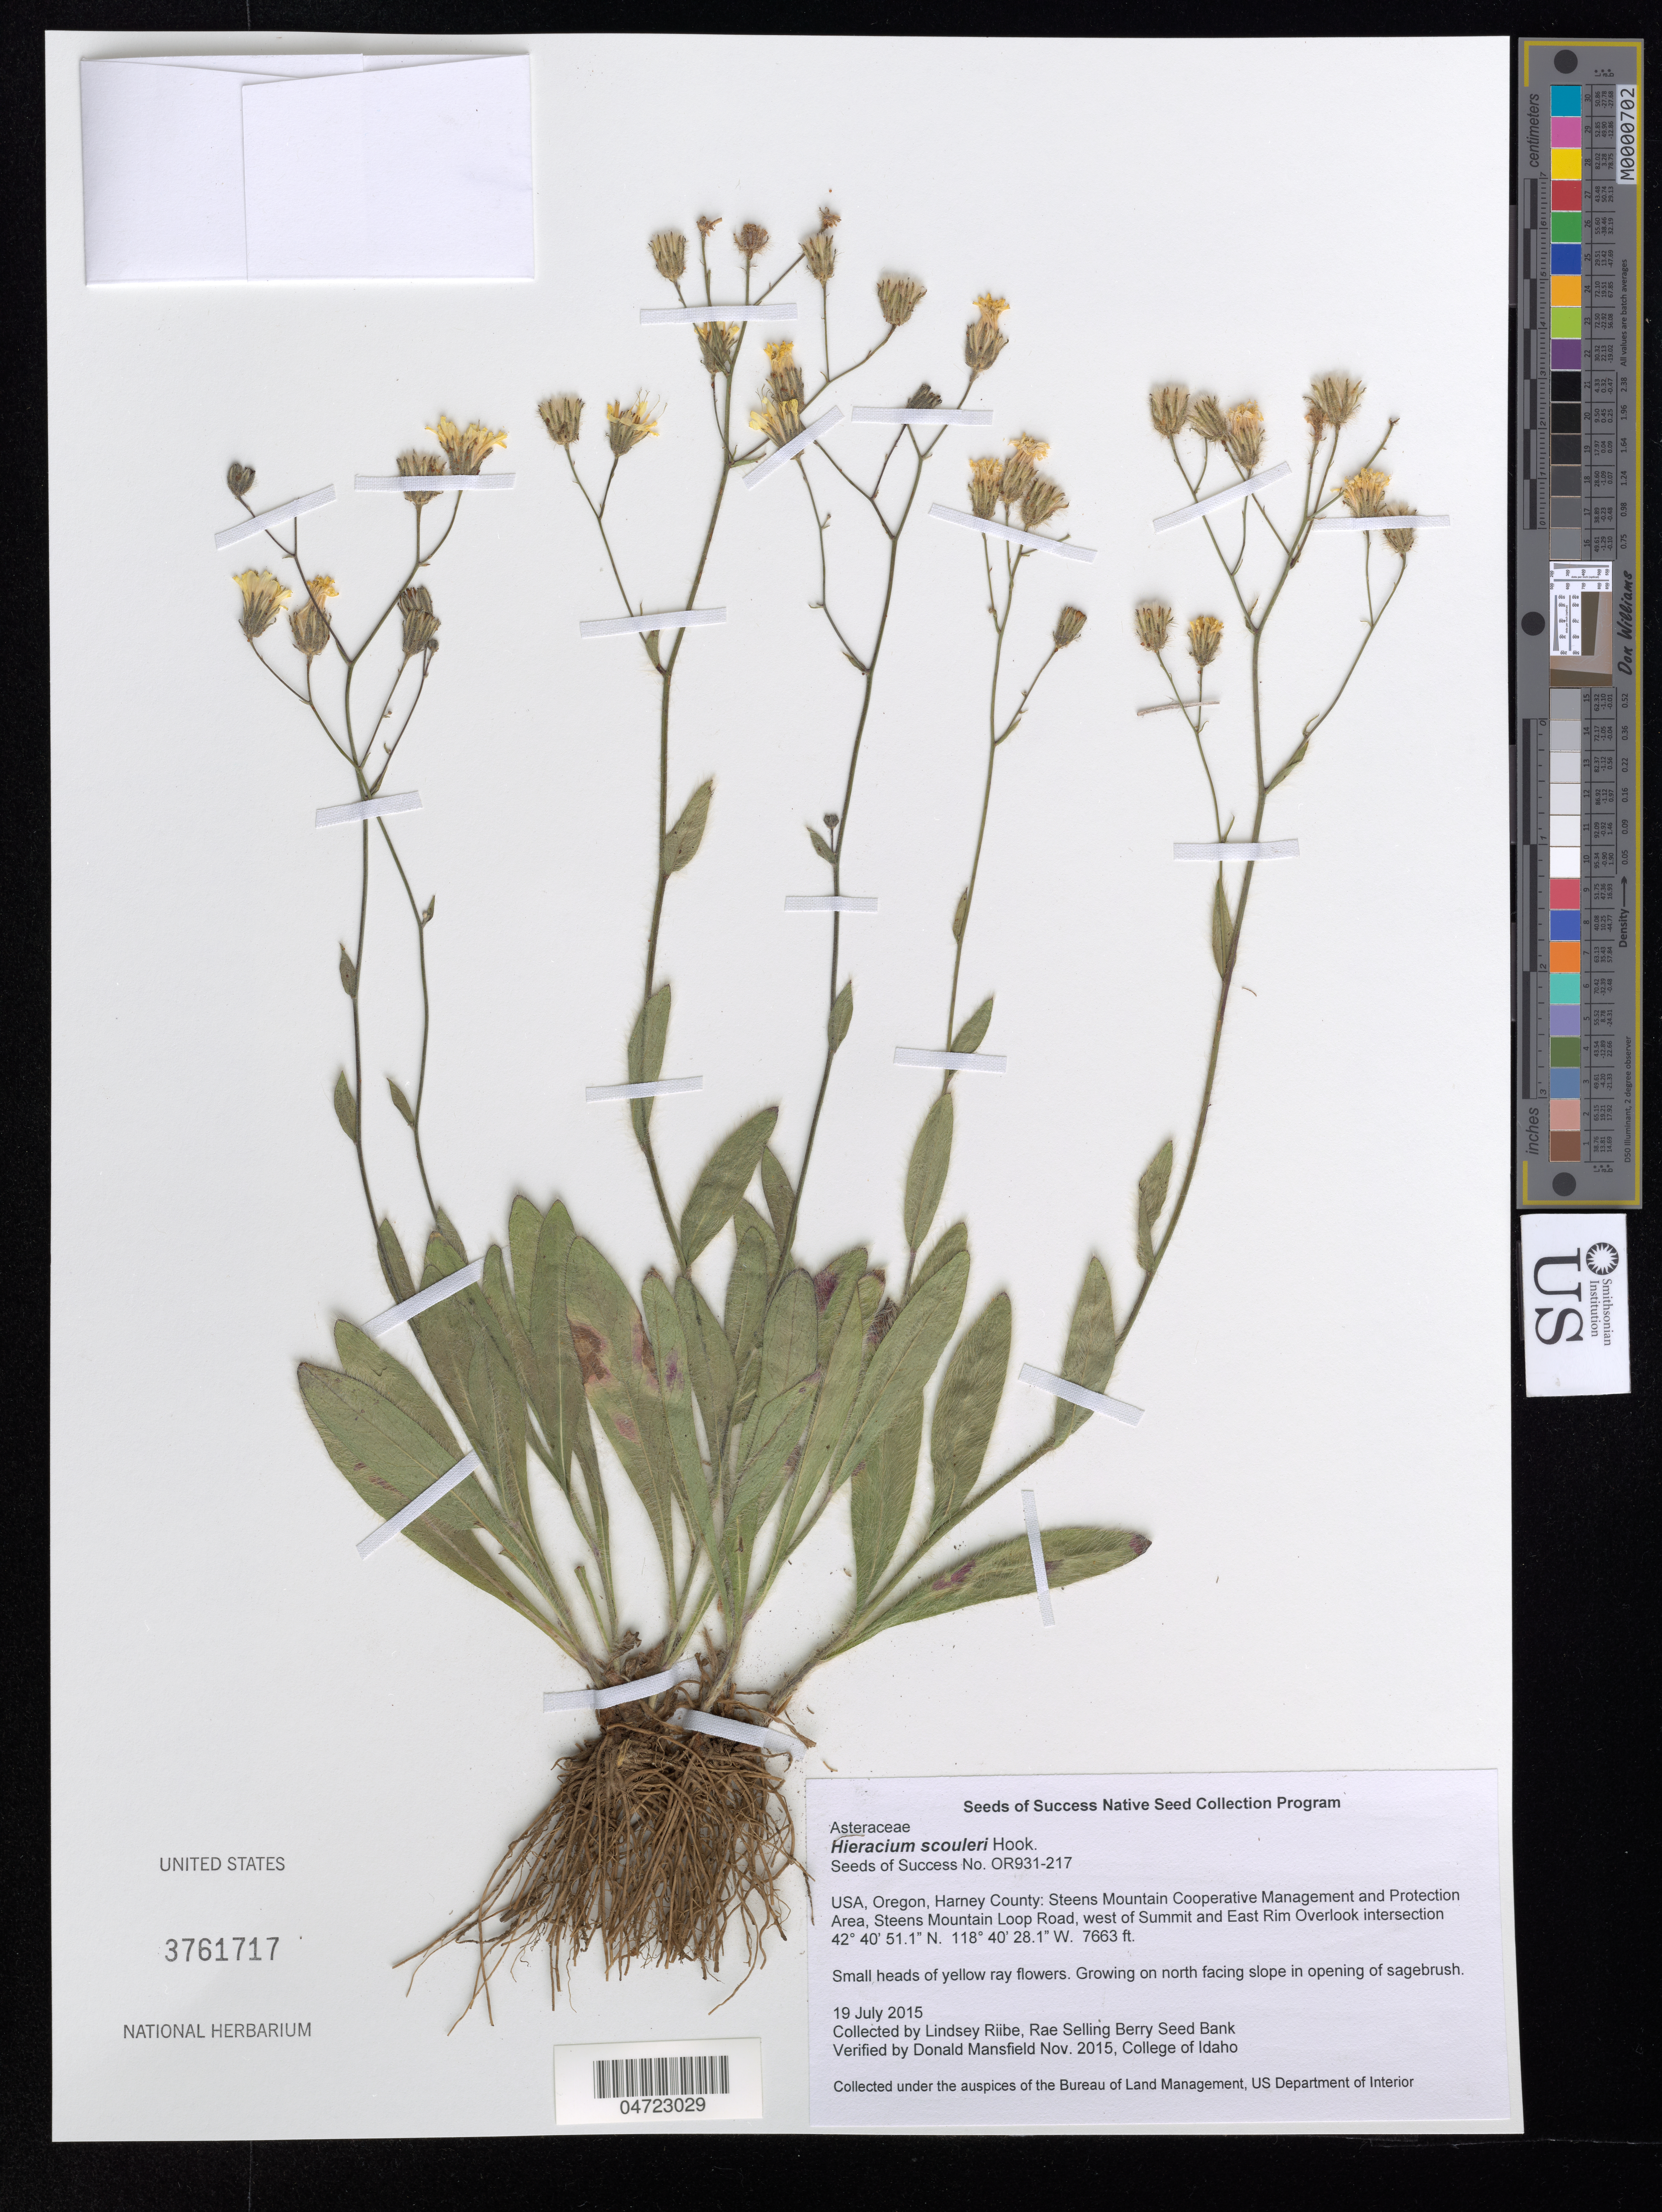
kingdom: Plantae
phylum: Tracheophyta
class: Magnoliopsida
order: Asterales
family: Asteraceae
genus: Hieracium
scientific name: Hieracium scouleri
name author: Hook.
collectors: L. Riibe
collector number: OR931-217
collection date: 2015-07-19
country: United States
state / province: Oregon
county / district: Harney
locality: Harney County. Steens Mountain Cooperative Management and Protection Area, Steens Mountain Loop Road, west of Summit and East Rim Overlook intersection.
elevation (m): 2336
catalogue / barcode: US 3761717